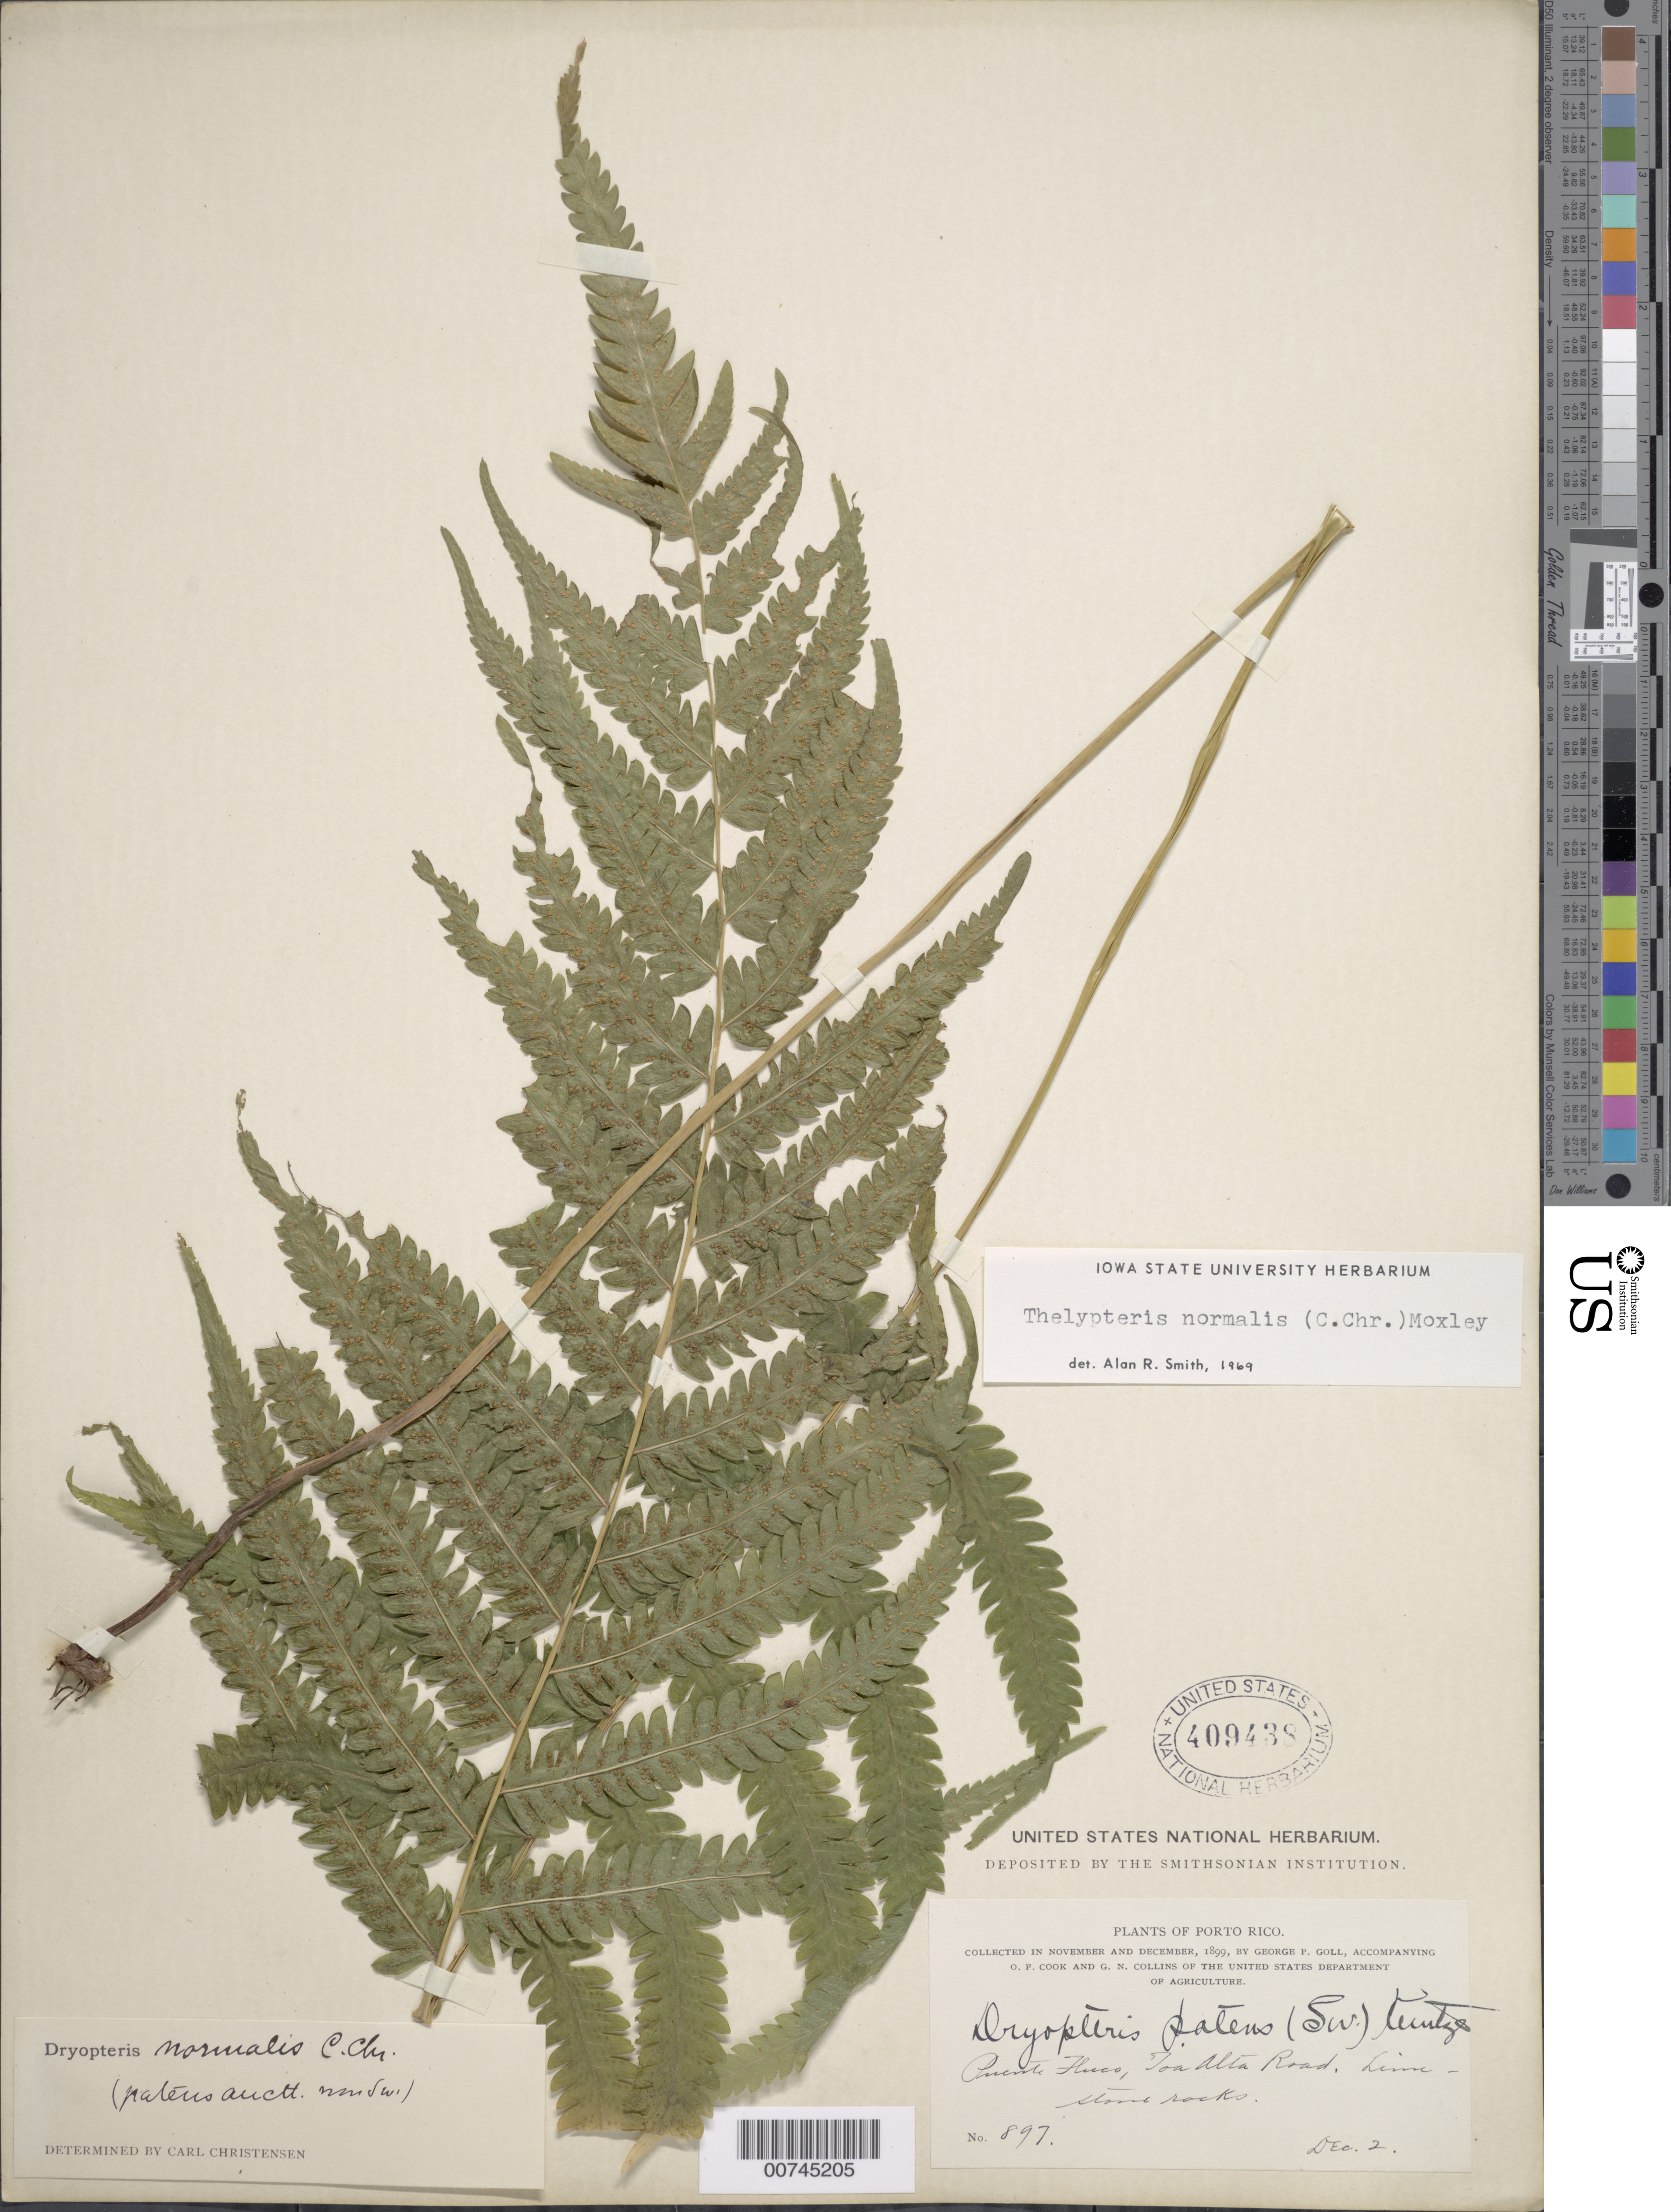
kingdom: Plantae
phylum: Tracheophyta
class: Polypodiopsida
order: Polypodiales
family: Thelypteridaceae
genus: Christella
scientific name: Christella kunthii comb. ined.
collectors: G. Goll, O. F. Cook & G. N. Collins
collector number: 897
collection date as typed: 02 Dec 1899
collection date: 1899-12-02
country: Puerto Rico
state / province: Toa Alta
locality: Puente Huco, Toa Alta Road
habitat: Limestone rocks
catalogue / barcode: US 409438